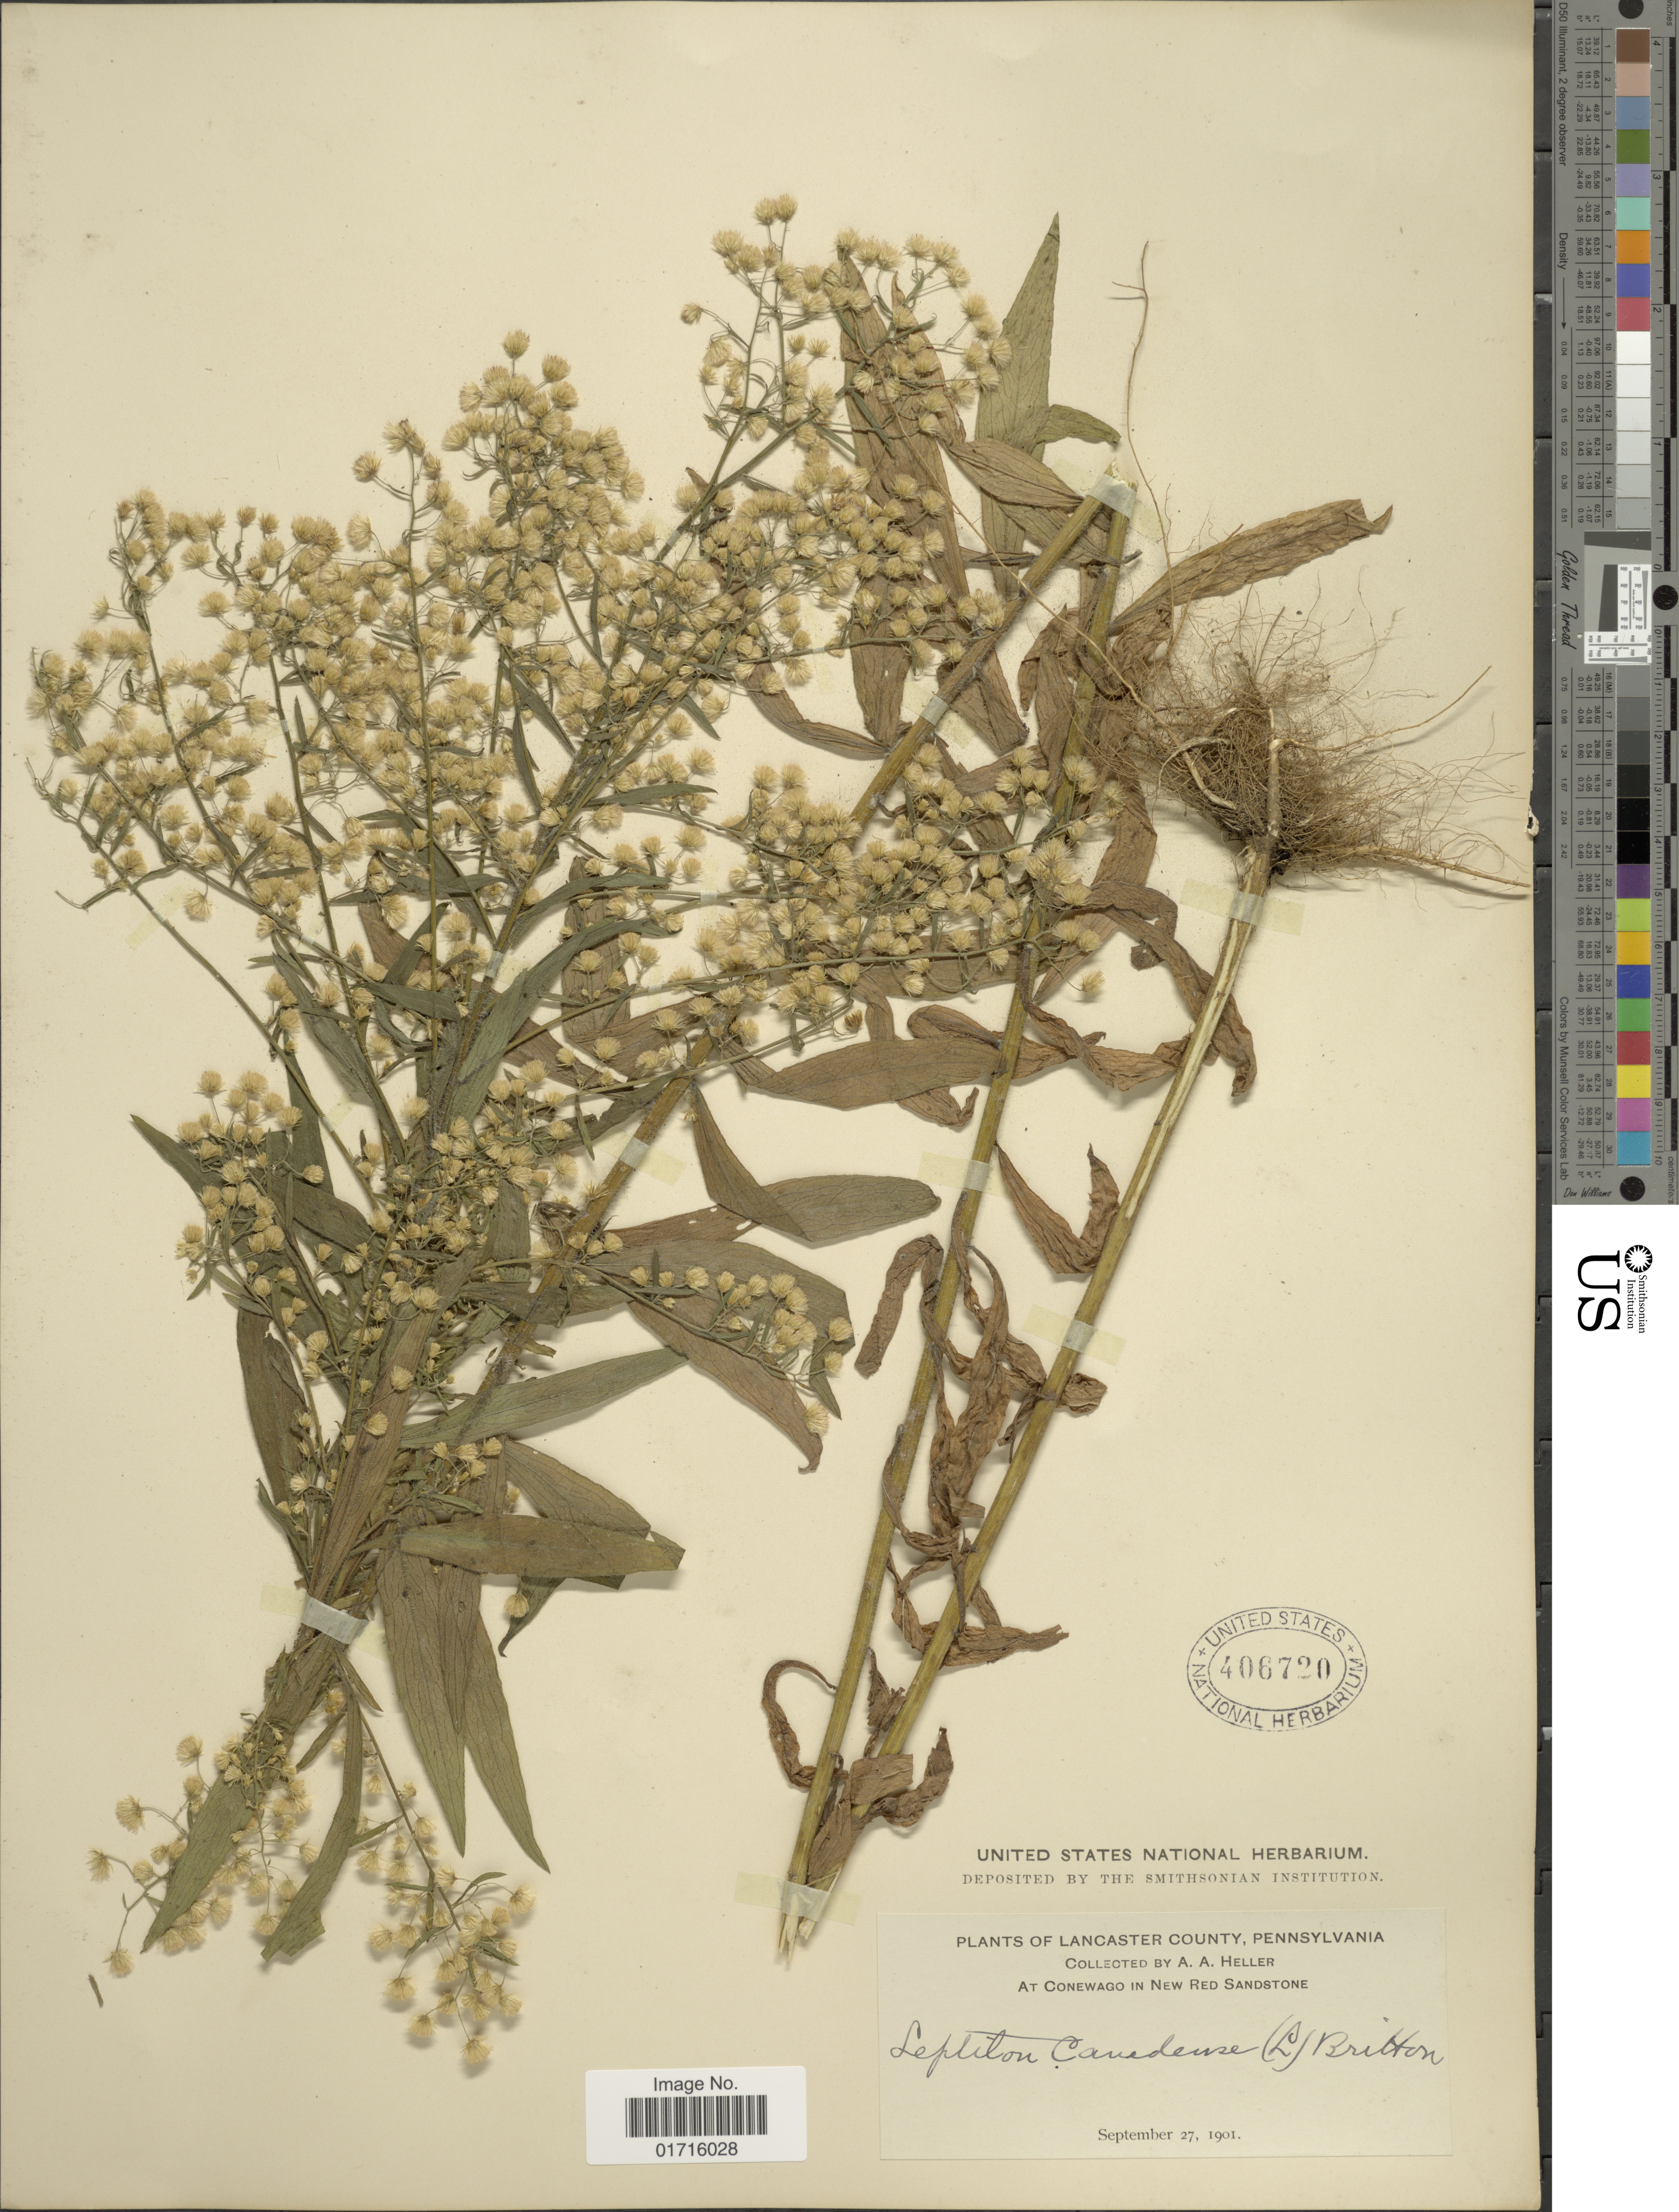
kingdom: Plantae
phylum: Tracheophyta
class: Magnoliopsida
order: Asterales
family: Asteraceae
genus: Conyza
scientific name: Conyza canadensis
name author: (L.) Cronq.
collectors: A. A. Heller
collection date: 1901-09-27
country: United States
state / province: Pennsylvania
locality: Lancaster County, At Conewago in New Red Sandstone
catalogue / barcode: US 406720